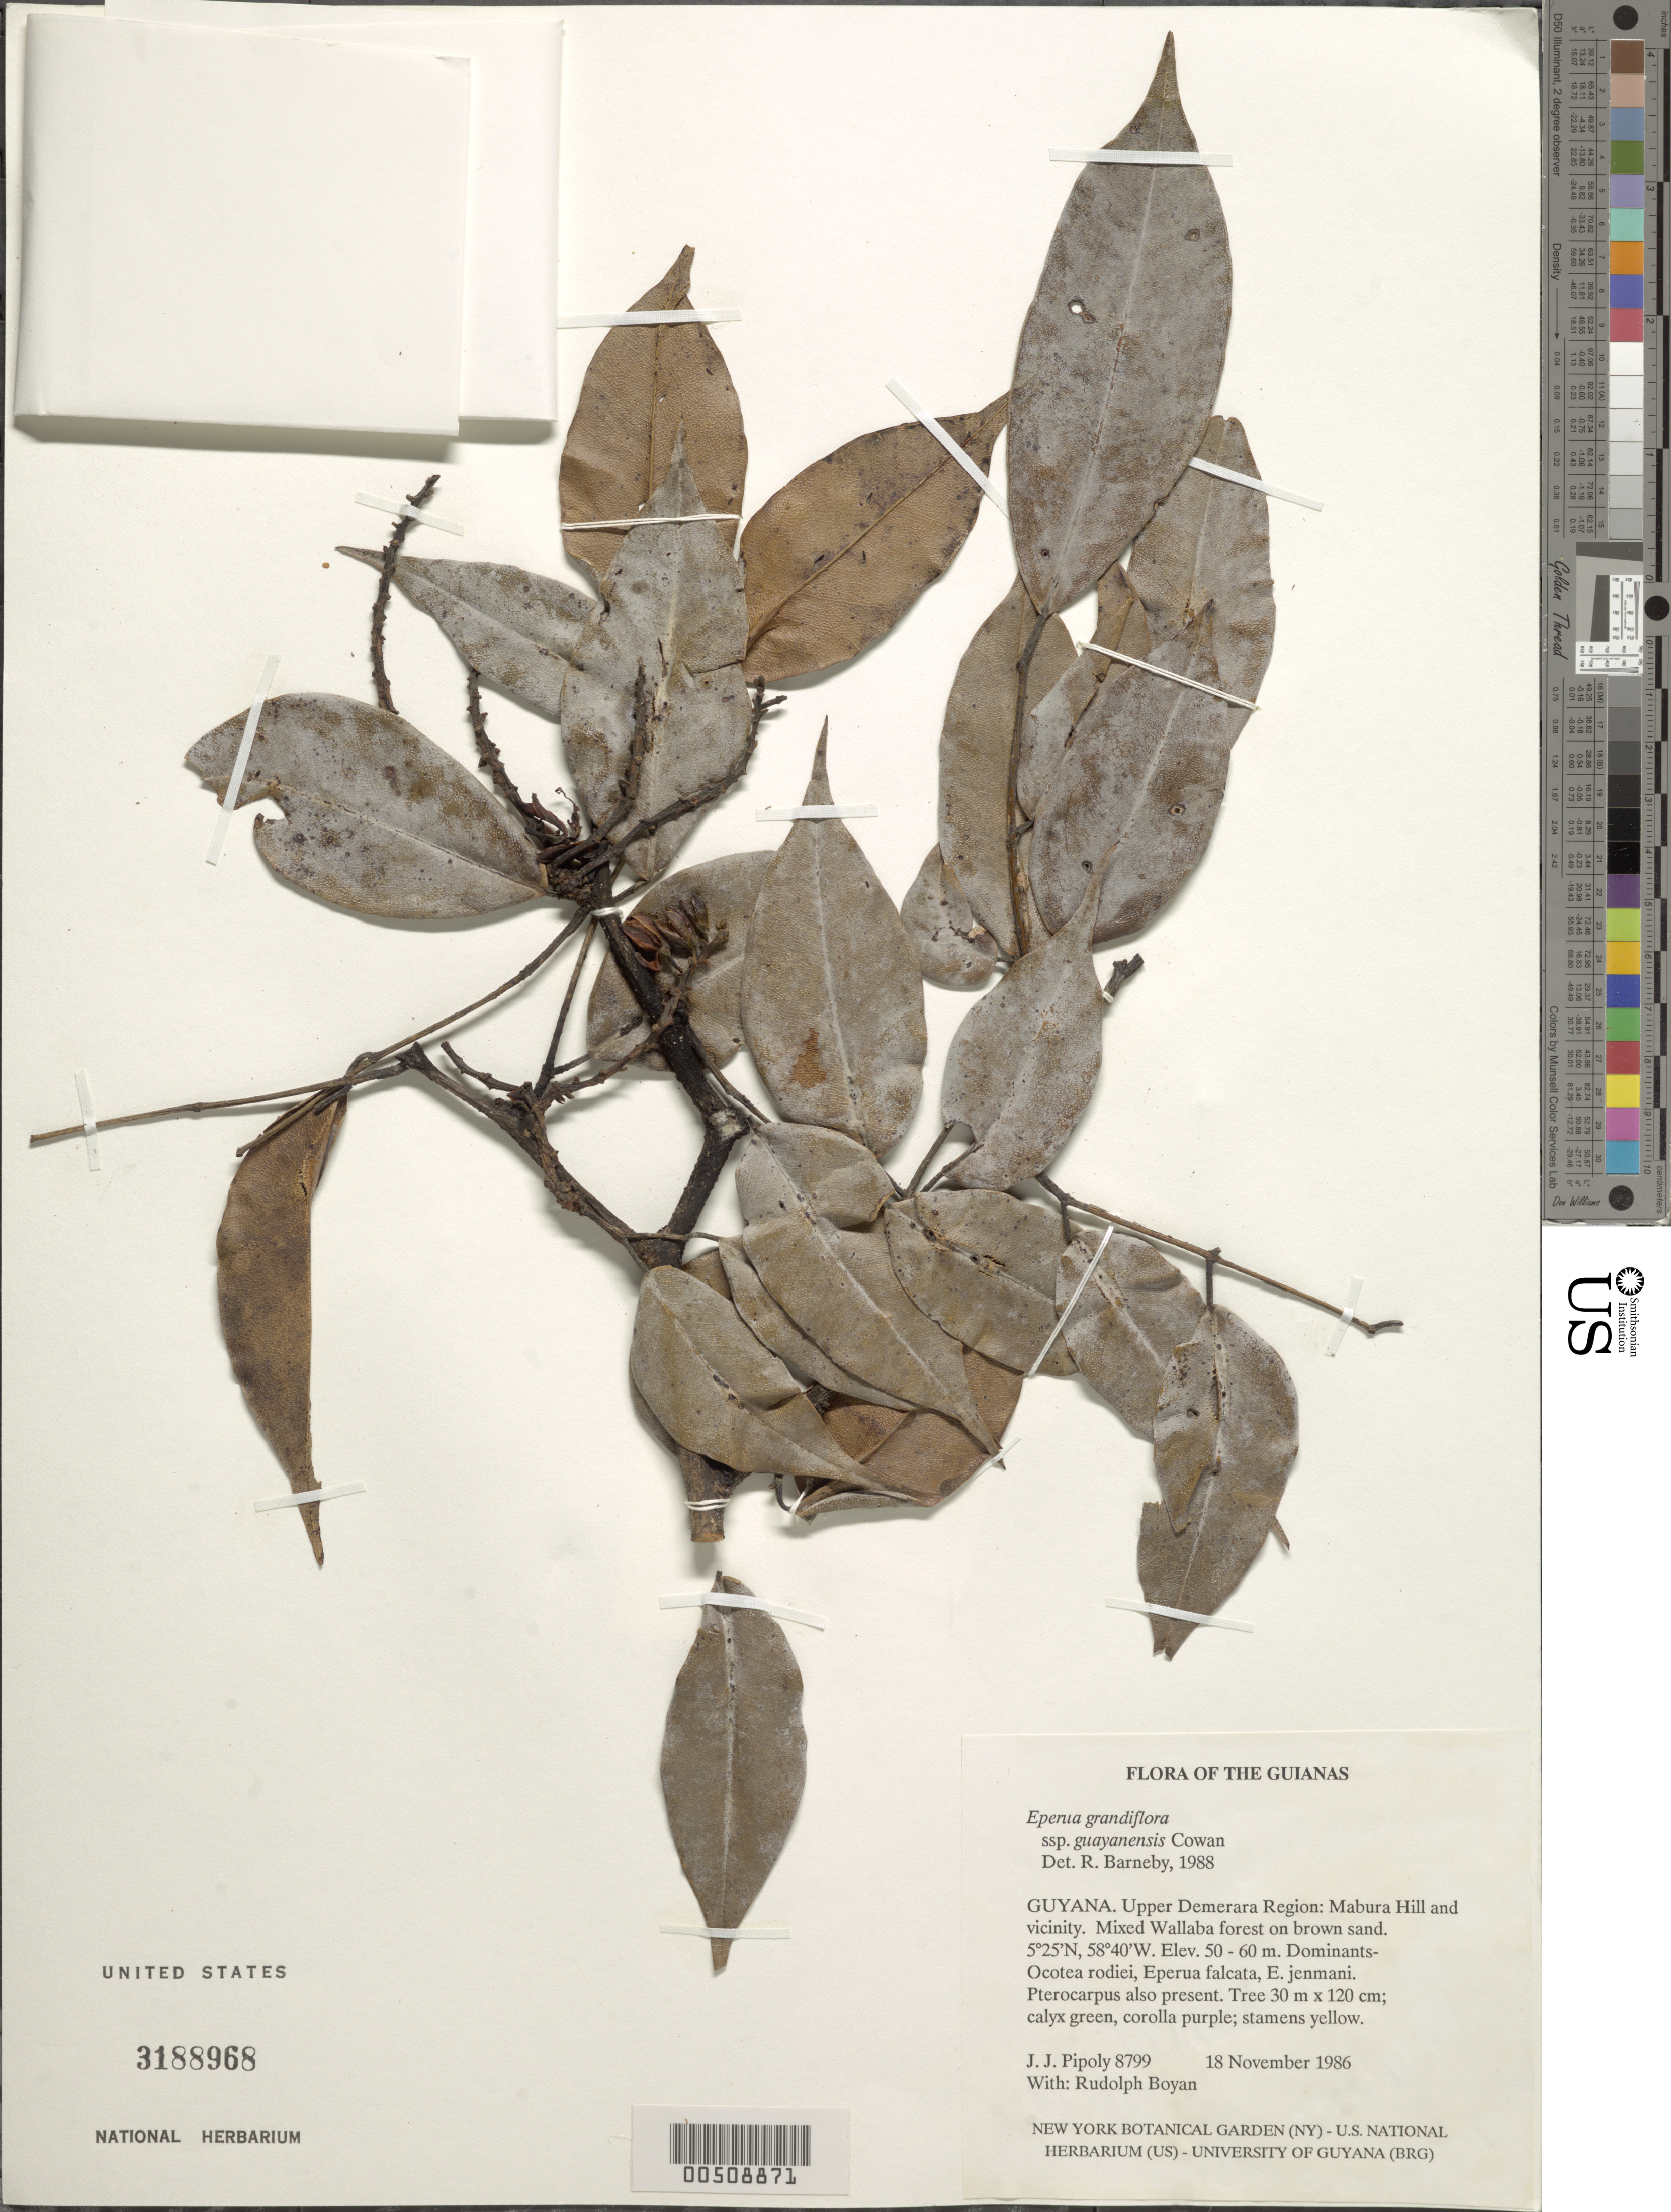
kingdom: Plantae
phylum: Tracheophyta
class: Magnoliopsida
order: Fabales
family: Fabaceae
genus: Eperua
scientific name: Eperua grandiflora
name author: (Aubl.) Benth.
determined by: Fortes, E. A.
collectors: J. J. Pipoly & R. Boyan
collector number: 8799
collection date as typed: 18 Nov 1986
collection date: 1986-11-18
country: Guyana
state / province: Demerara-Mahaica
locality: Mabura hill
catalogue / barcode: US 3188968